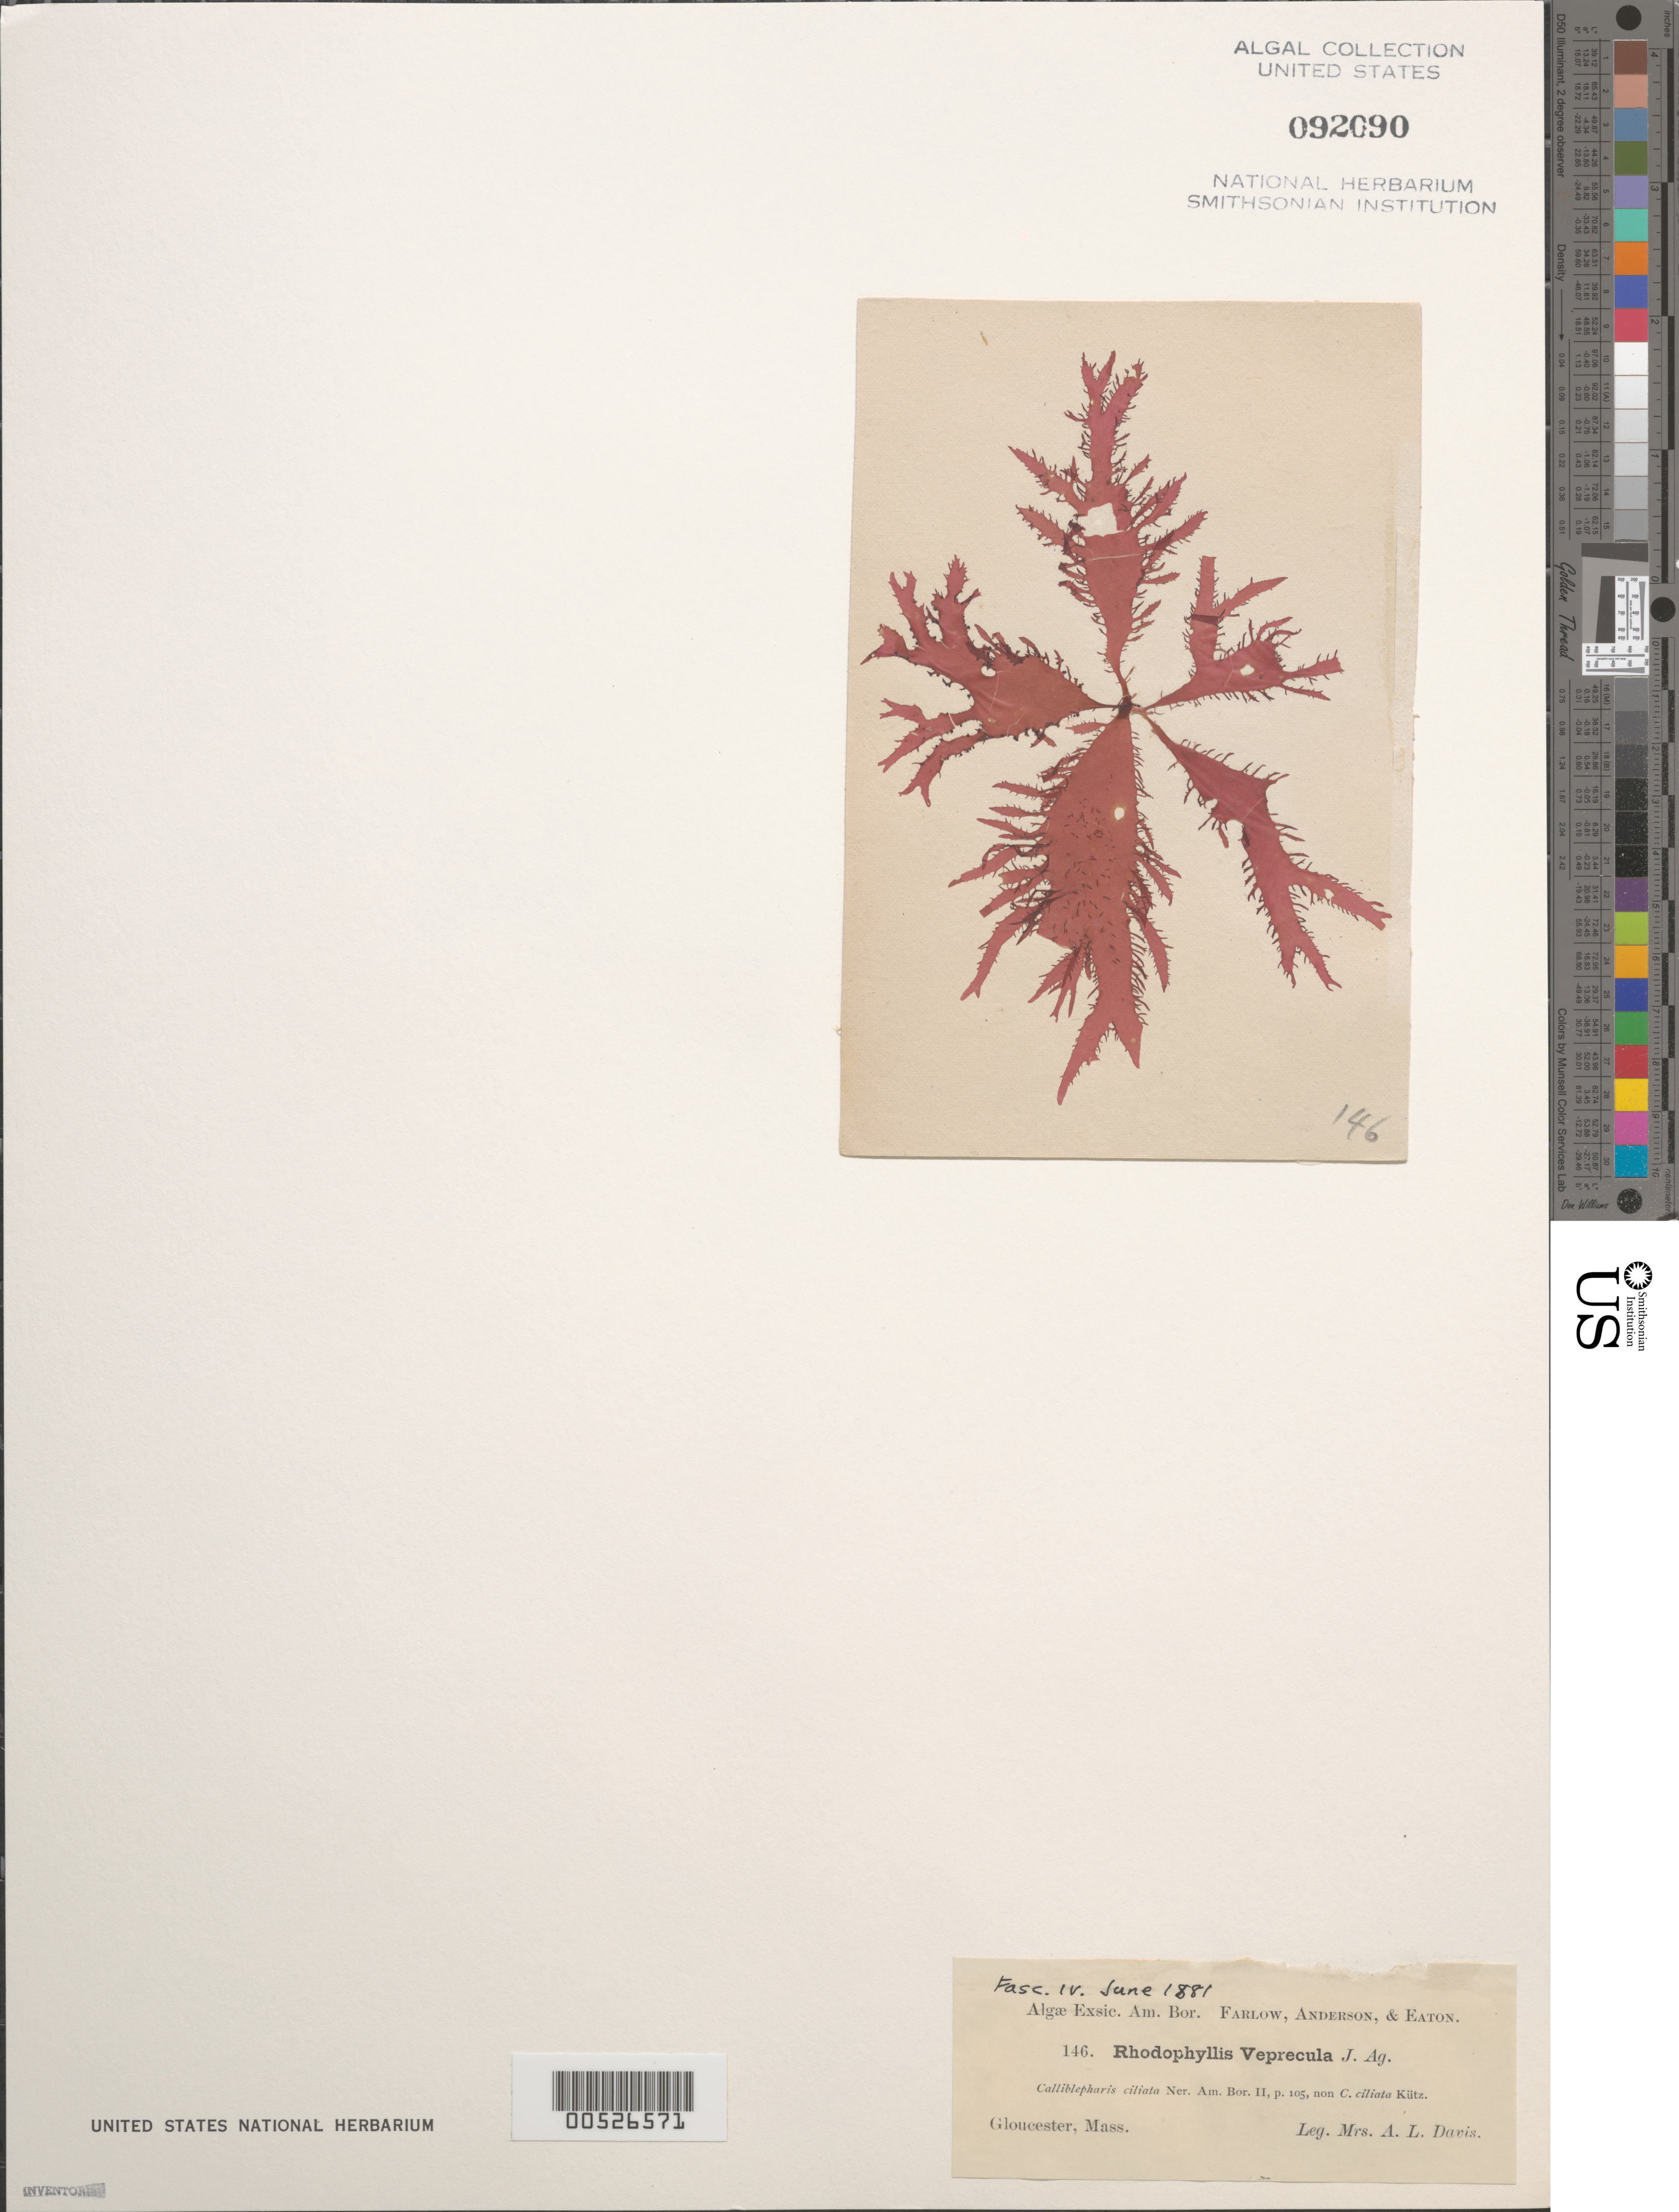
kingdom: Plantae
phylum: Rhodophyta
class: Florideophyceae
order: Gigartinales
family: Cystocloniaceae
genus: Fimbrifolium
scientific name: Fimbrifolium dichotomum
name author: (Lepechin) Hansen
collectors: A. Davis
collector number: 146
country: United States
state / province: Massachusetts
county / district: Essex County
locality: Gloucester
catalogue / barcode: US 92090